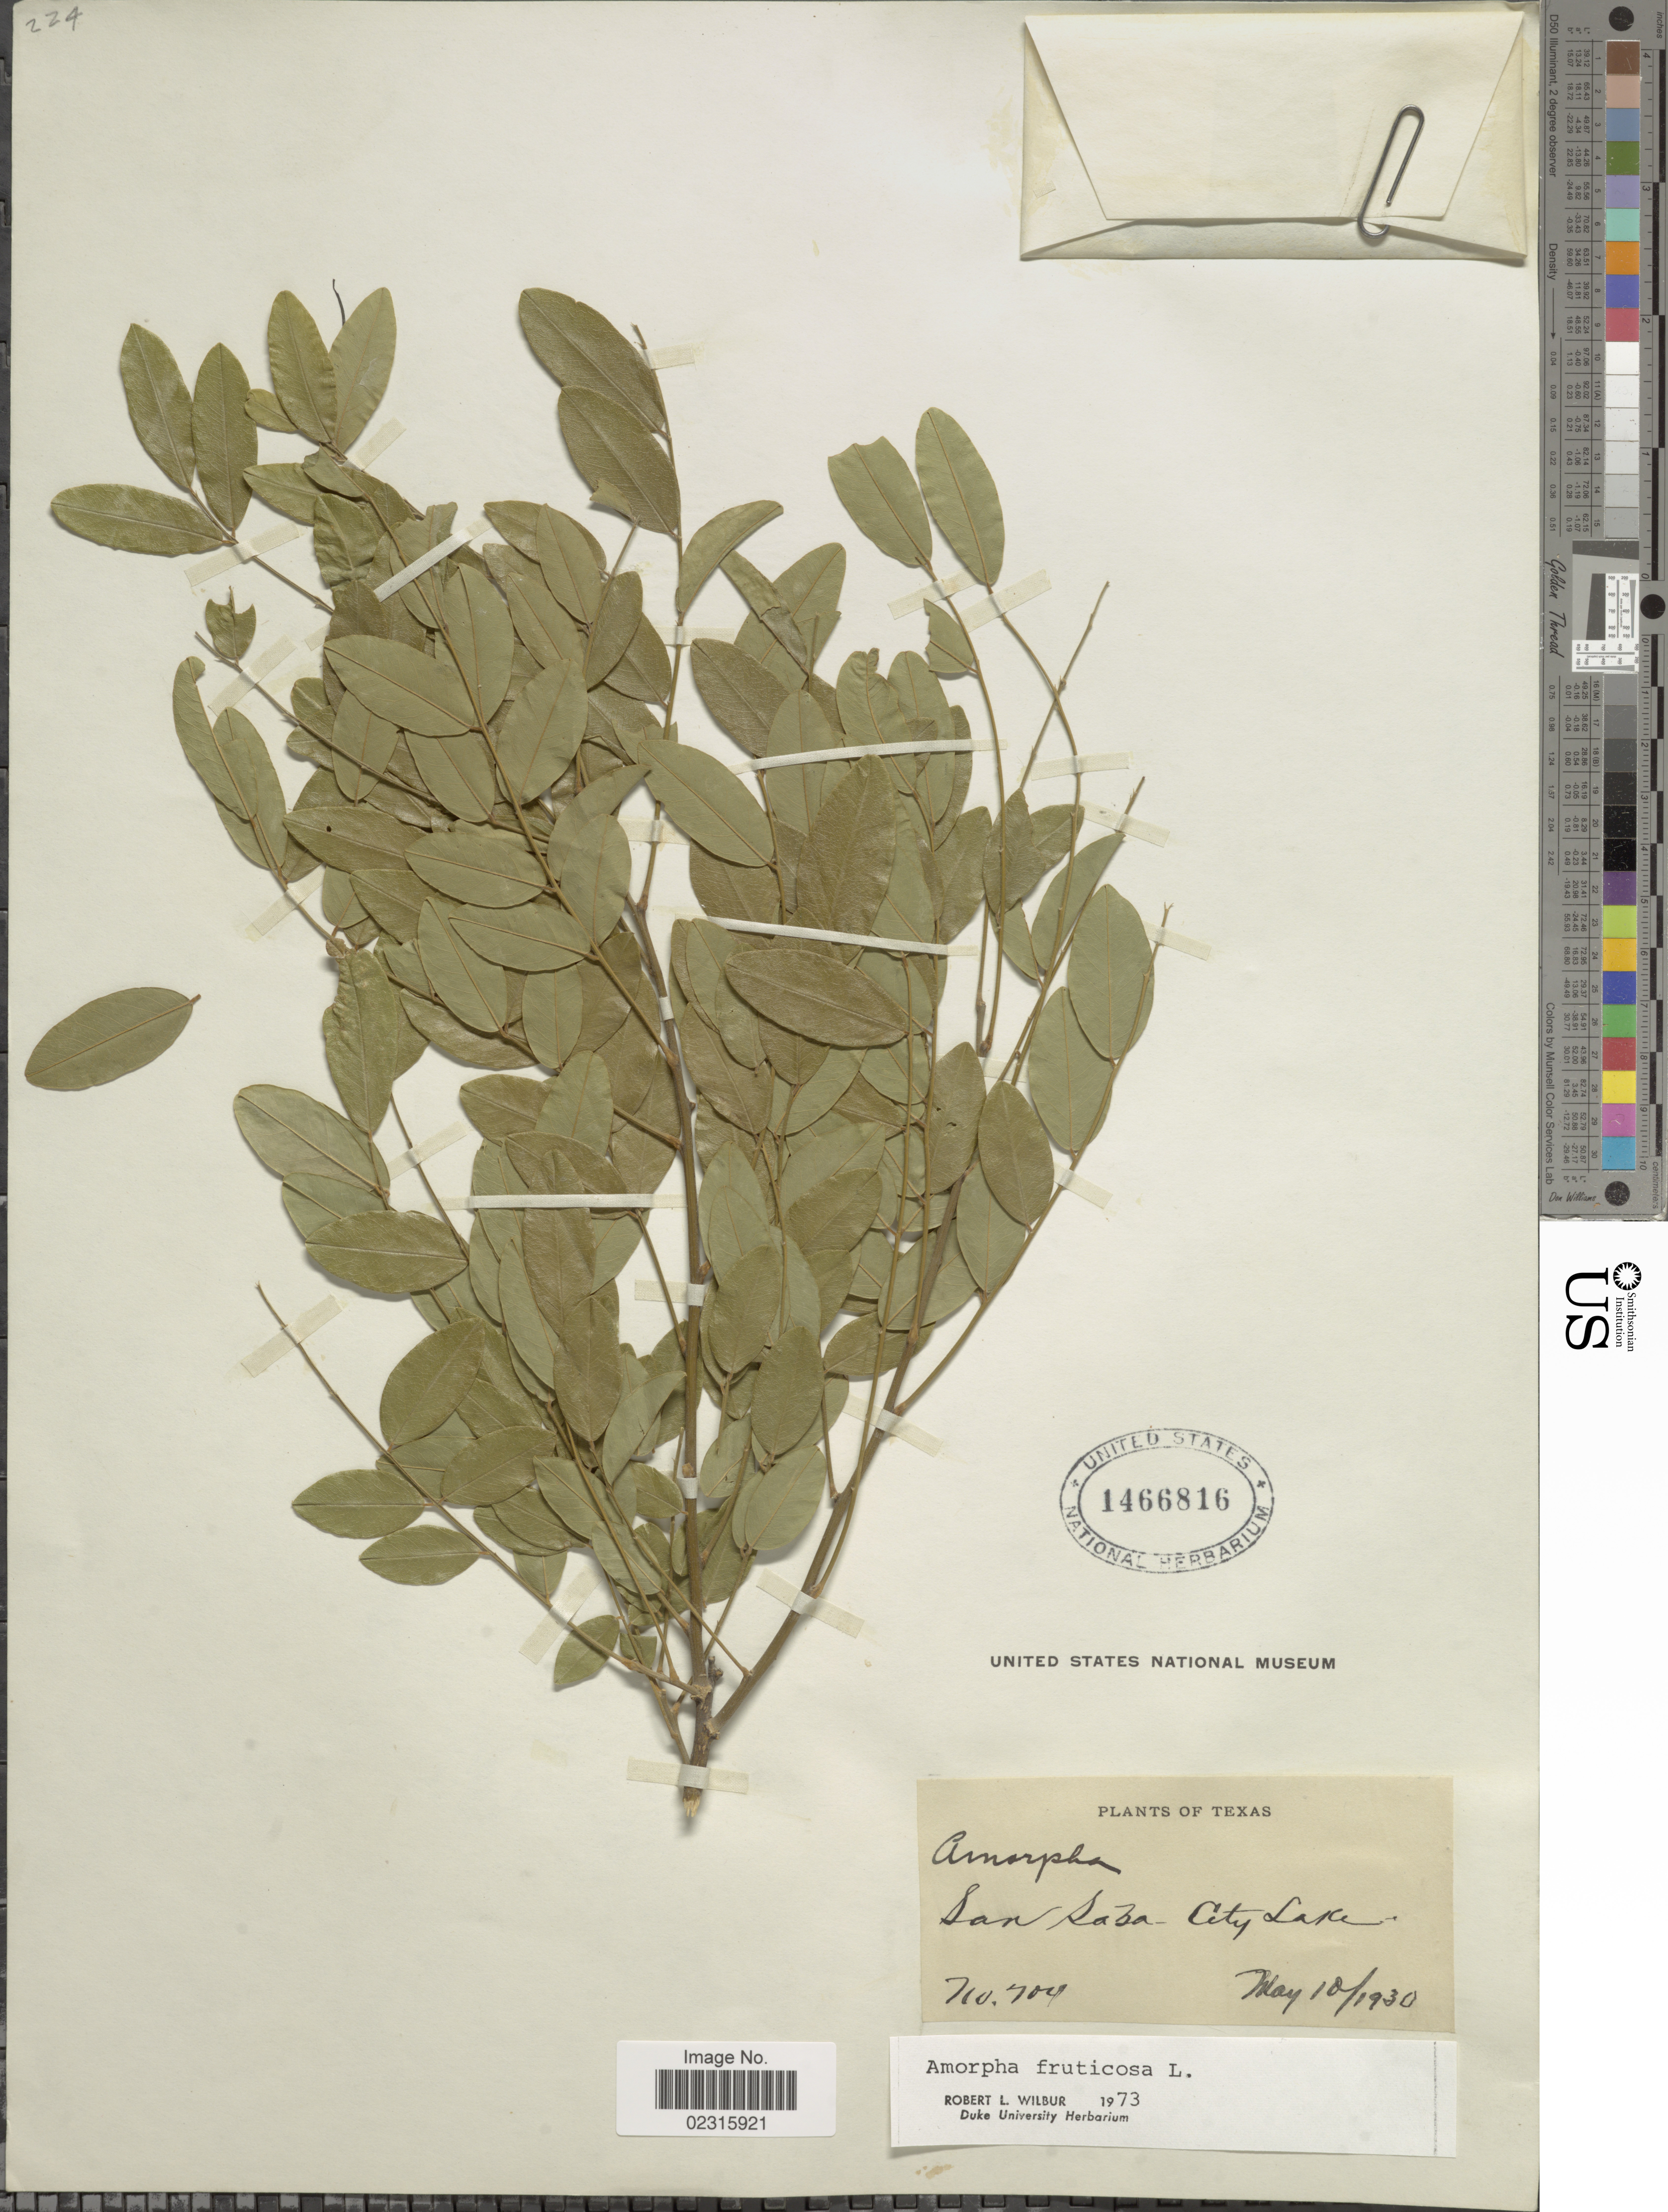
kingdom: Plantae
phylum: Tracheophyta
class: Magnoliopsida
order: Fabales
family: Fabaceae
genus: Amorpha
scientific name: Amorpha fruticosa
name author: L.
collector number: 704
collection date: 1930-05-10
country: United States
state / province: Texas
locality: San Saba, City Lake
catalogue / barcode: US 1466816